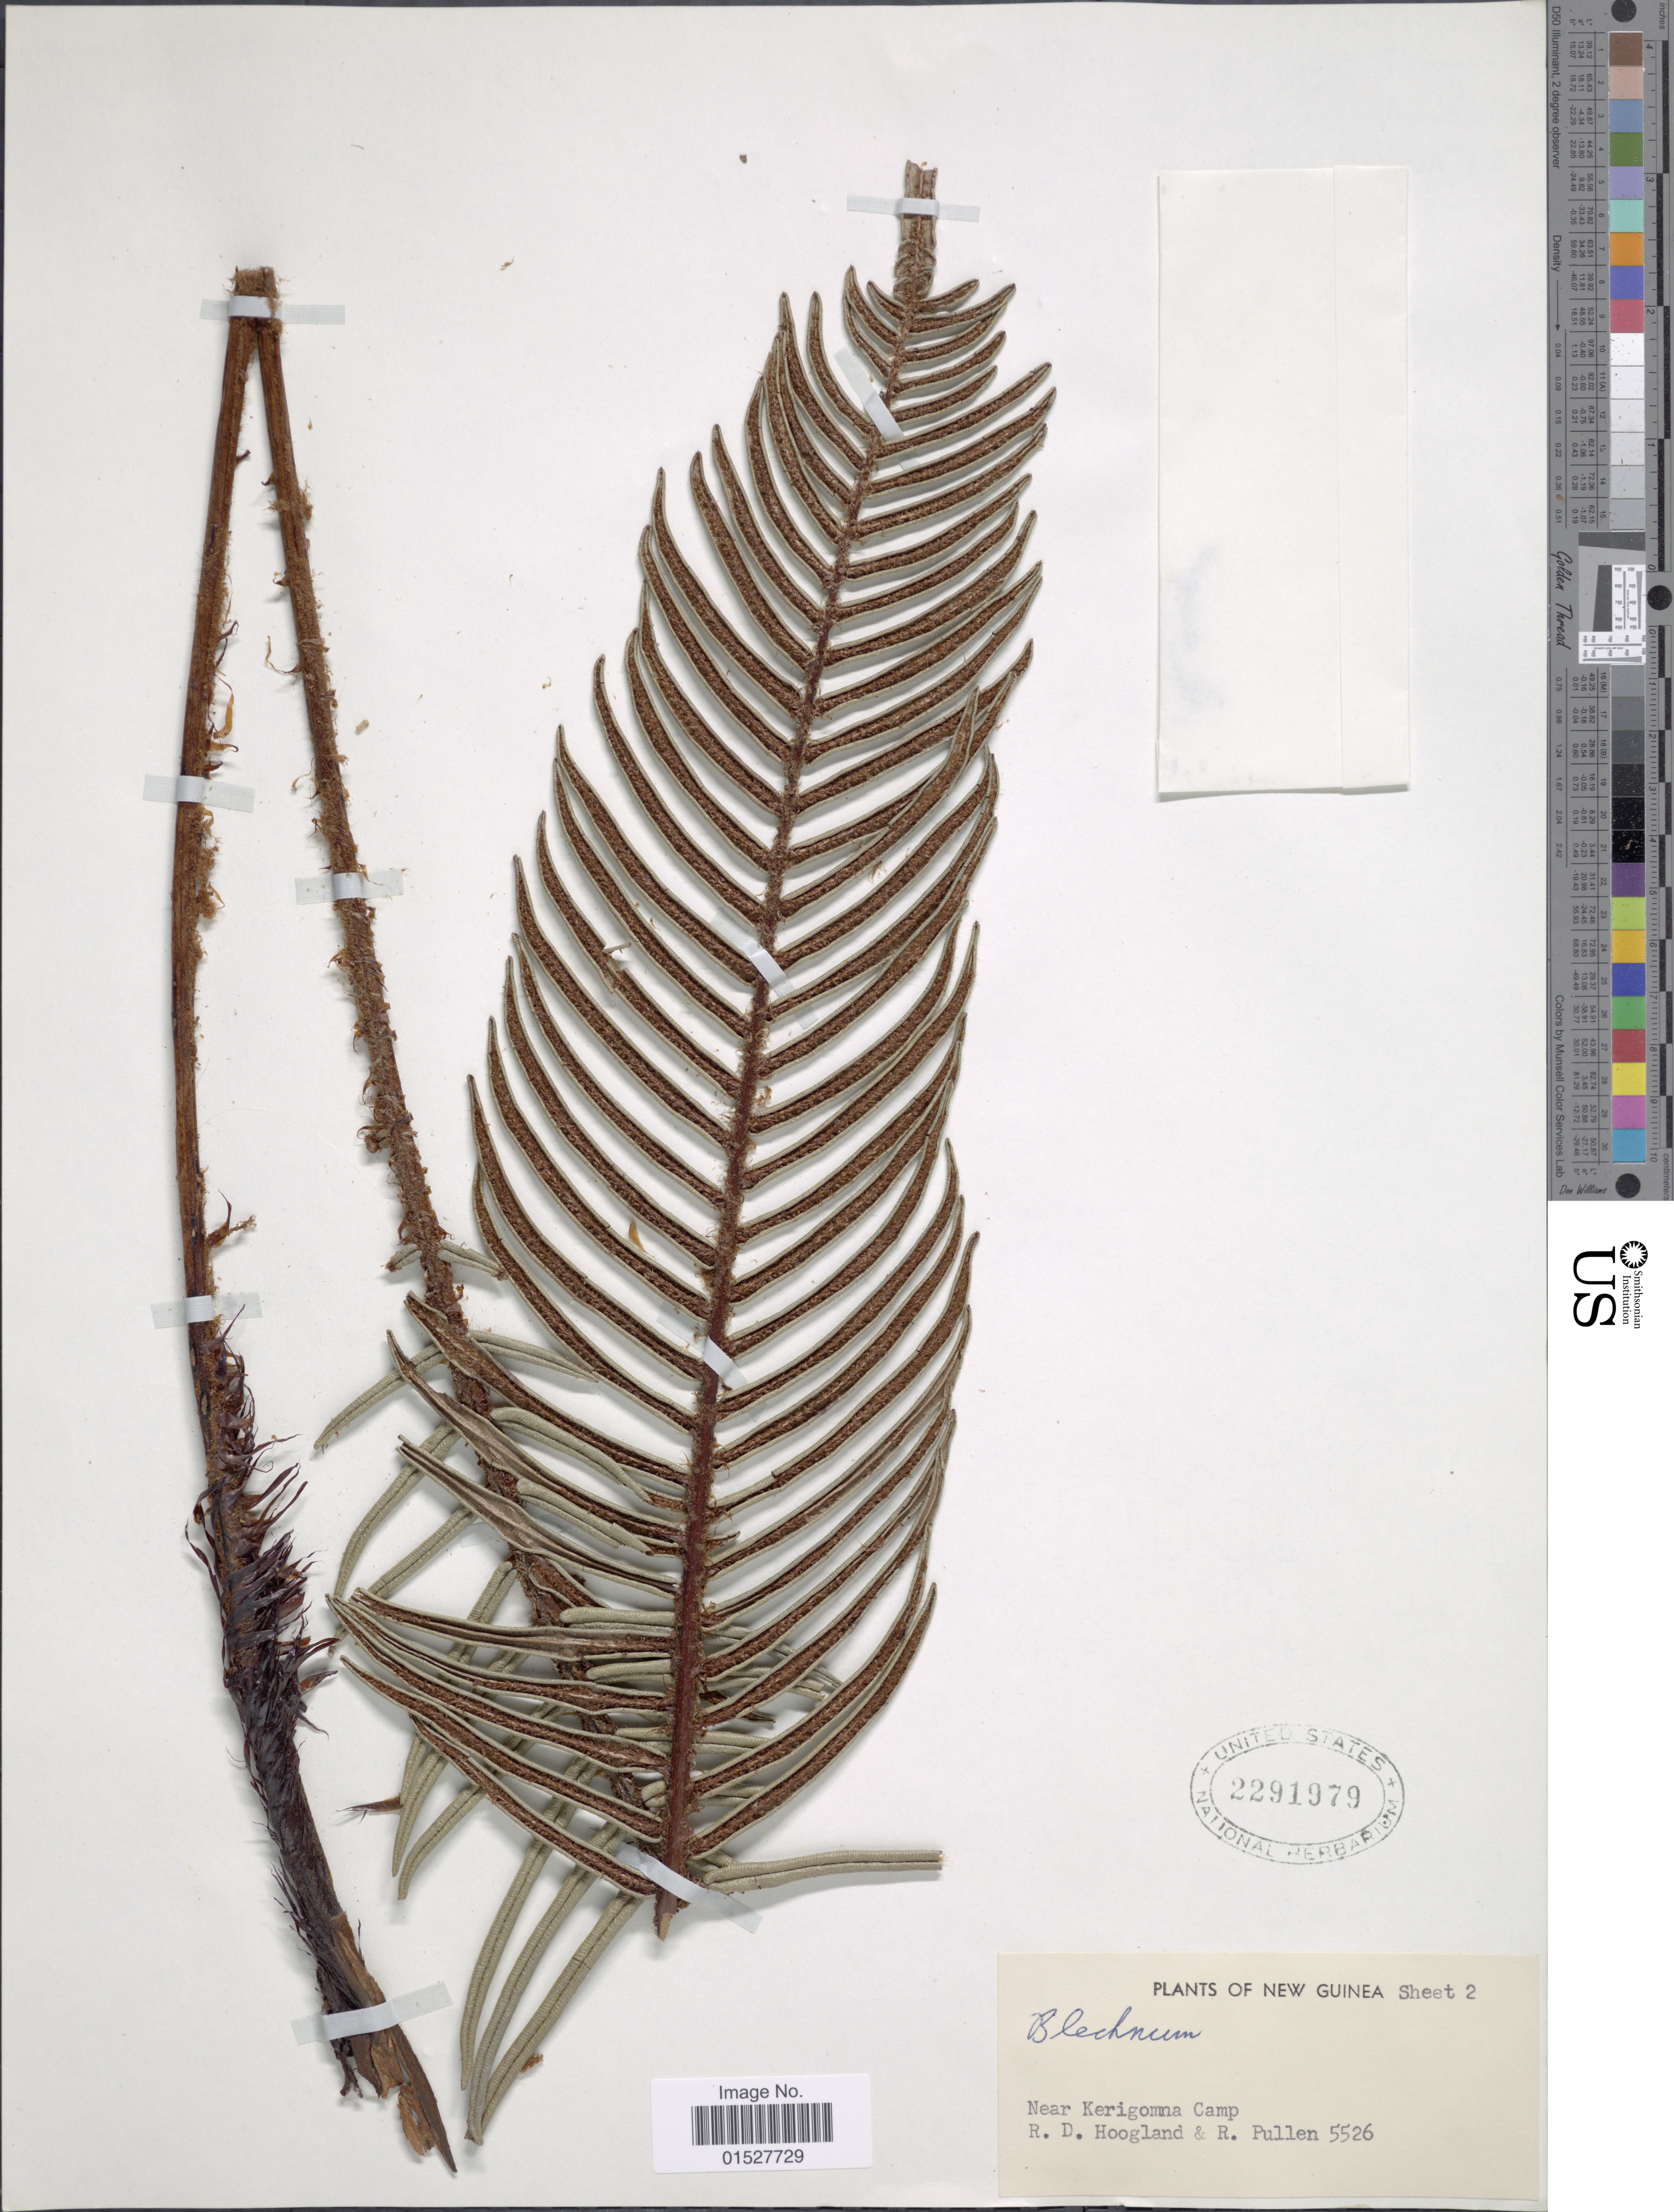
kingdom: Plantae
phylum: Tracheophyta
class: Polypodiopsida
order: Polypodiales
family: Blechnaceae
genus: Blechnum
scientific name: Blechnum sp.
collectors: R. D. Hoogland & R. Pullen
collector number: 5526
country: Papua New Guinea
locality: New Guinea. Near Kerigomna Camp.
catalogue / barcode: US 2291979